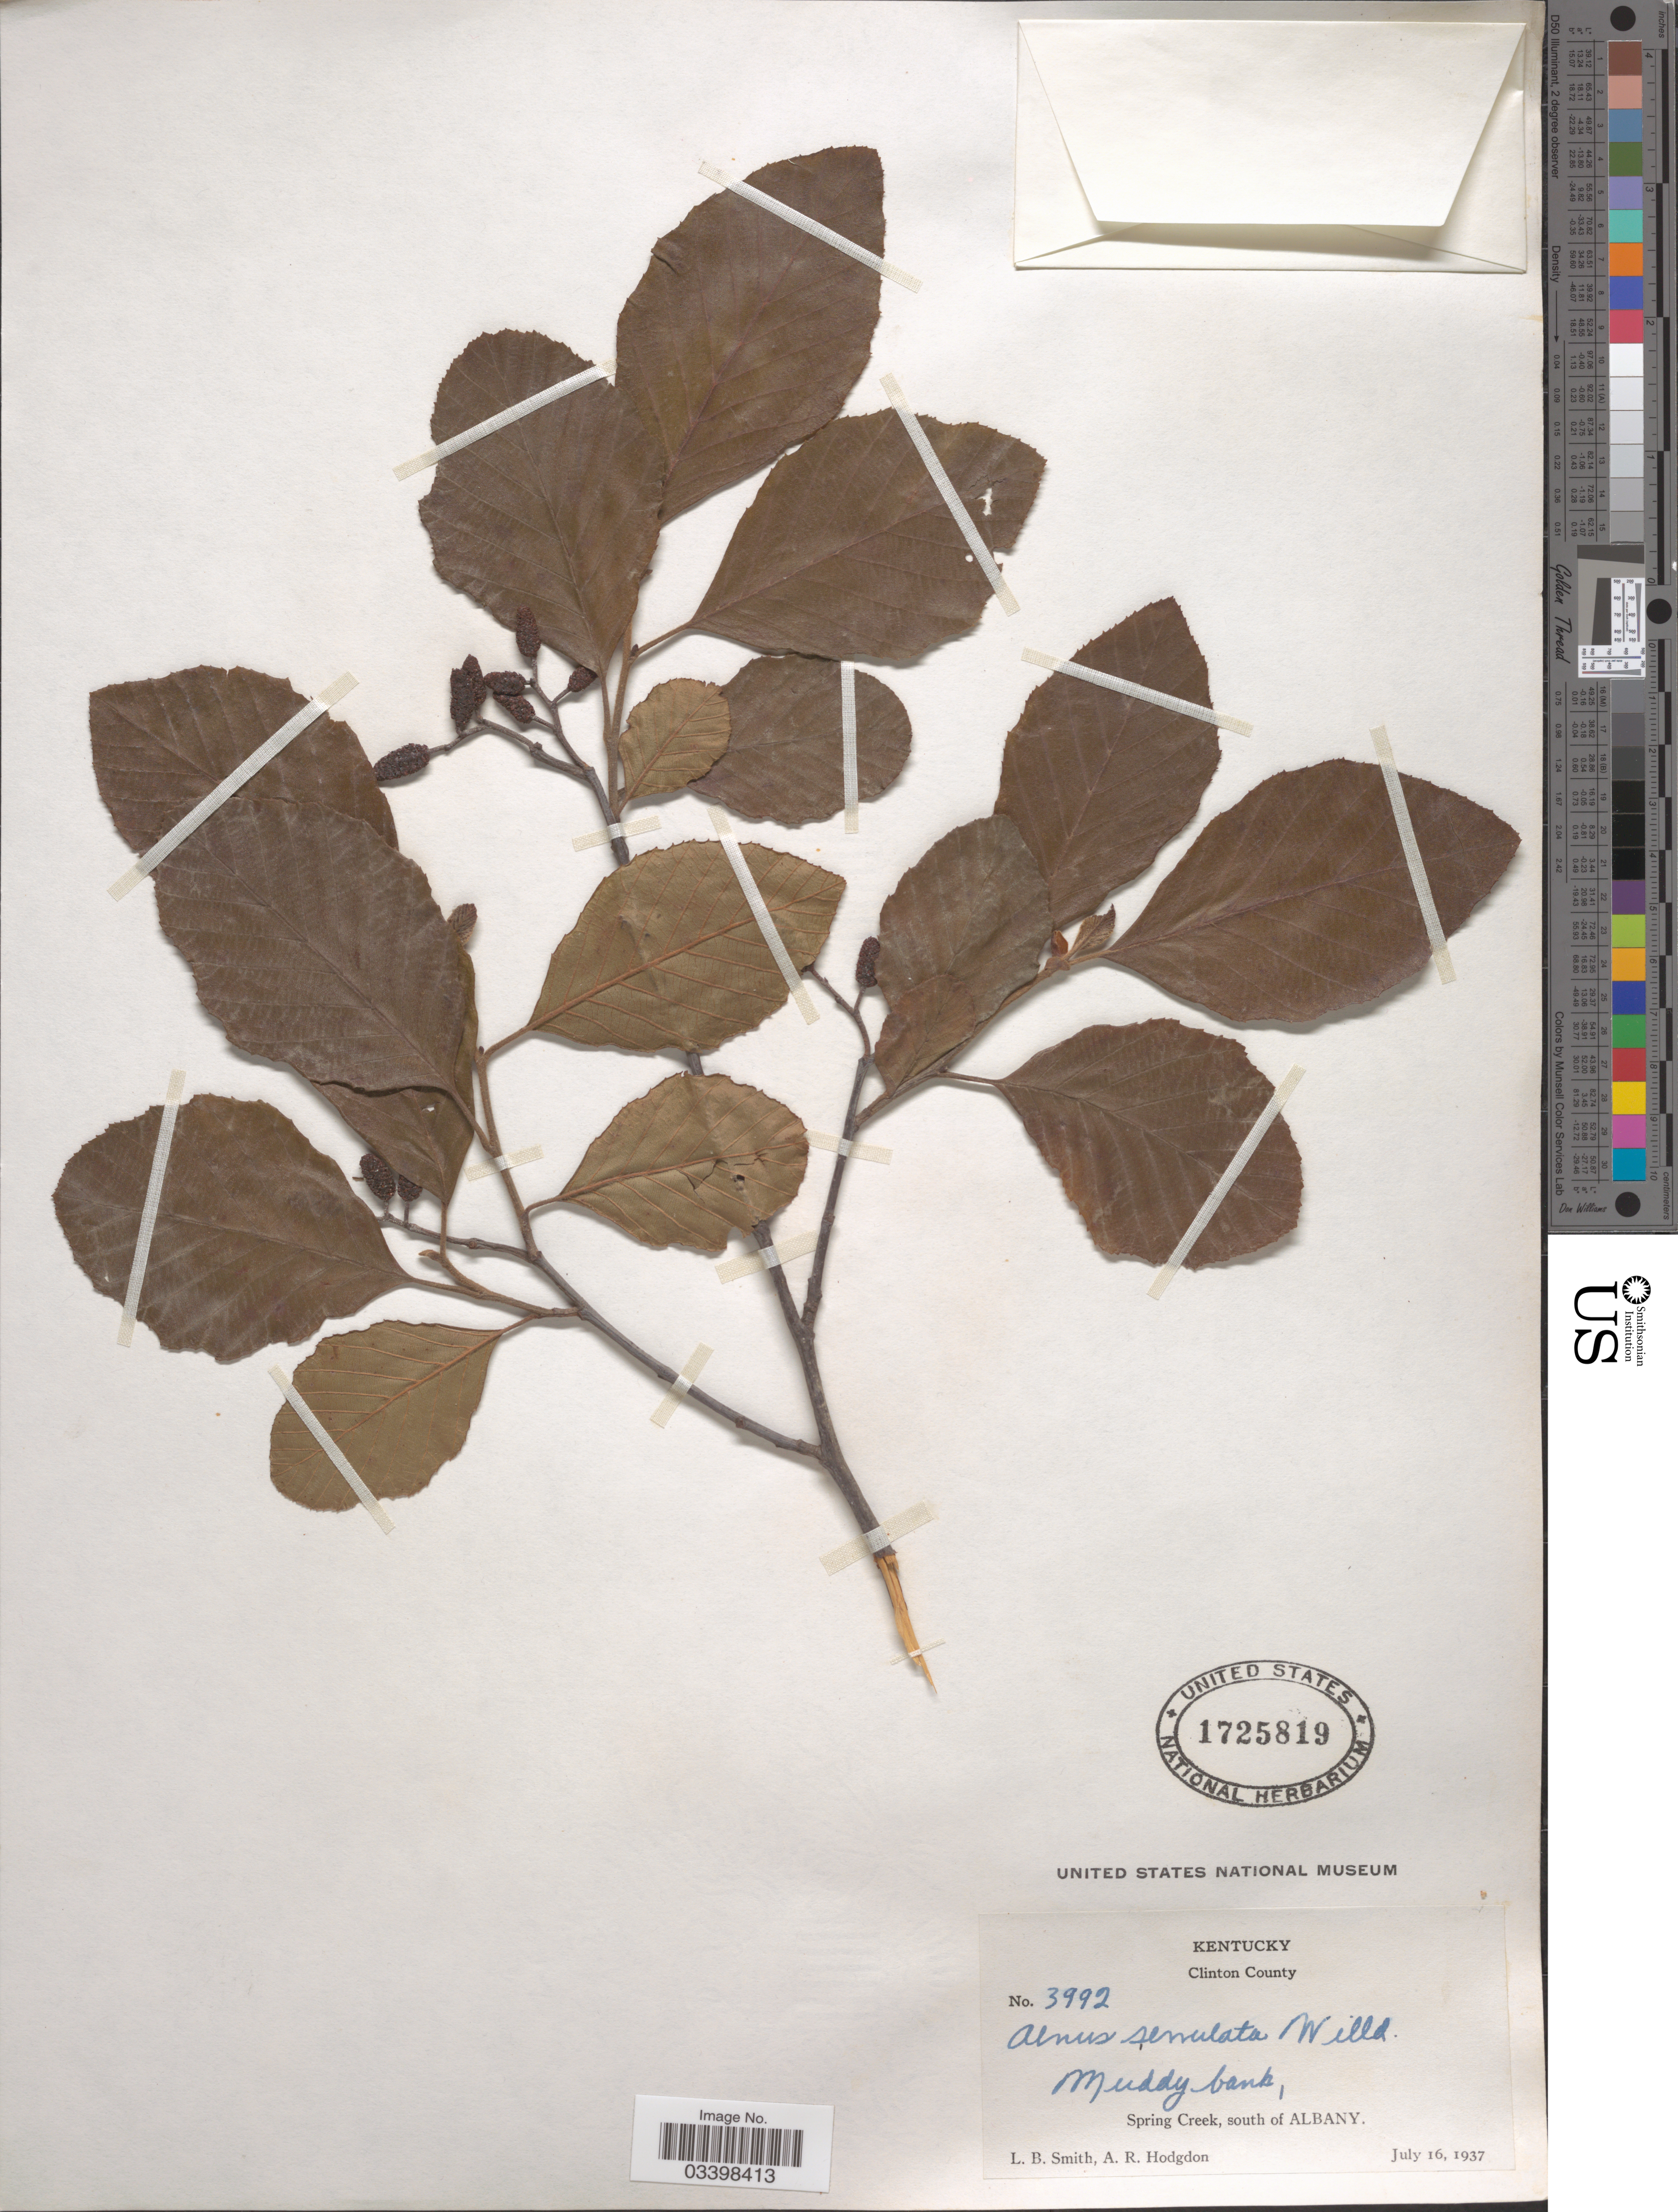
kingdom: Plantae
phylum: Tracheophyta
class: Magnoliopsida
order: Fagales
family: Betulaceae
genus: Alnus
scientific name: Alnus serrulata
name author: (Aiton) Willd.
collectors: L. Smith & A. R. Hodgdon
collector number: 3992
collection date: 1937-07-16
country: United States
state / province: Kentucky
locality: Clinton County. Spring Creek, south of Albany.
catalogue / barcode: US 1725819